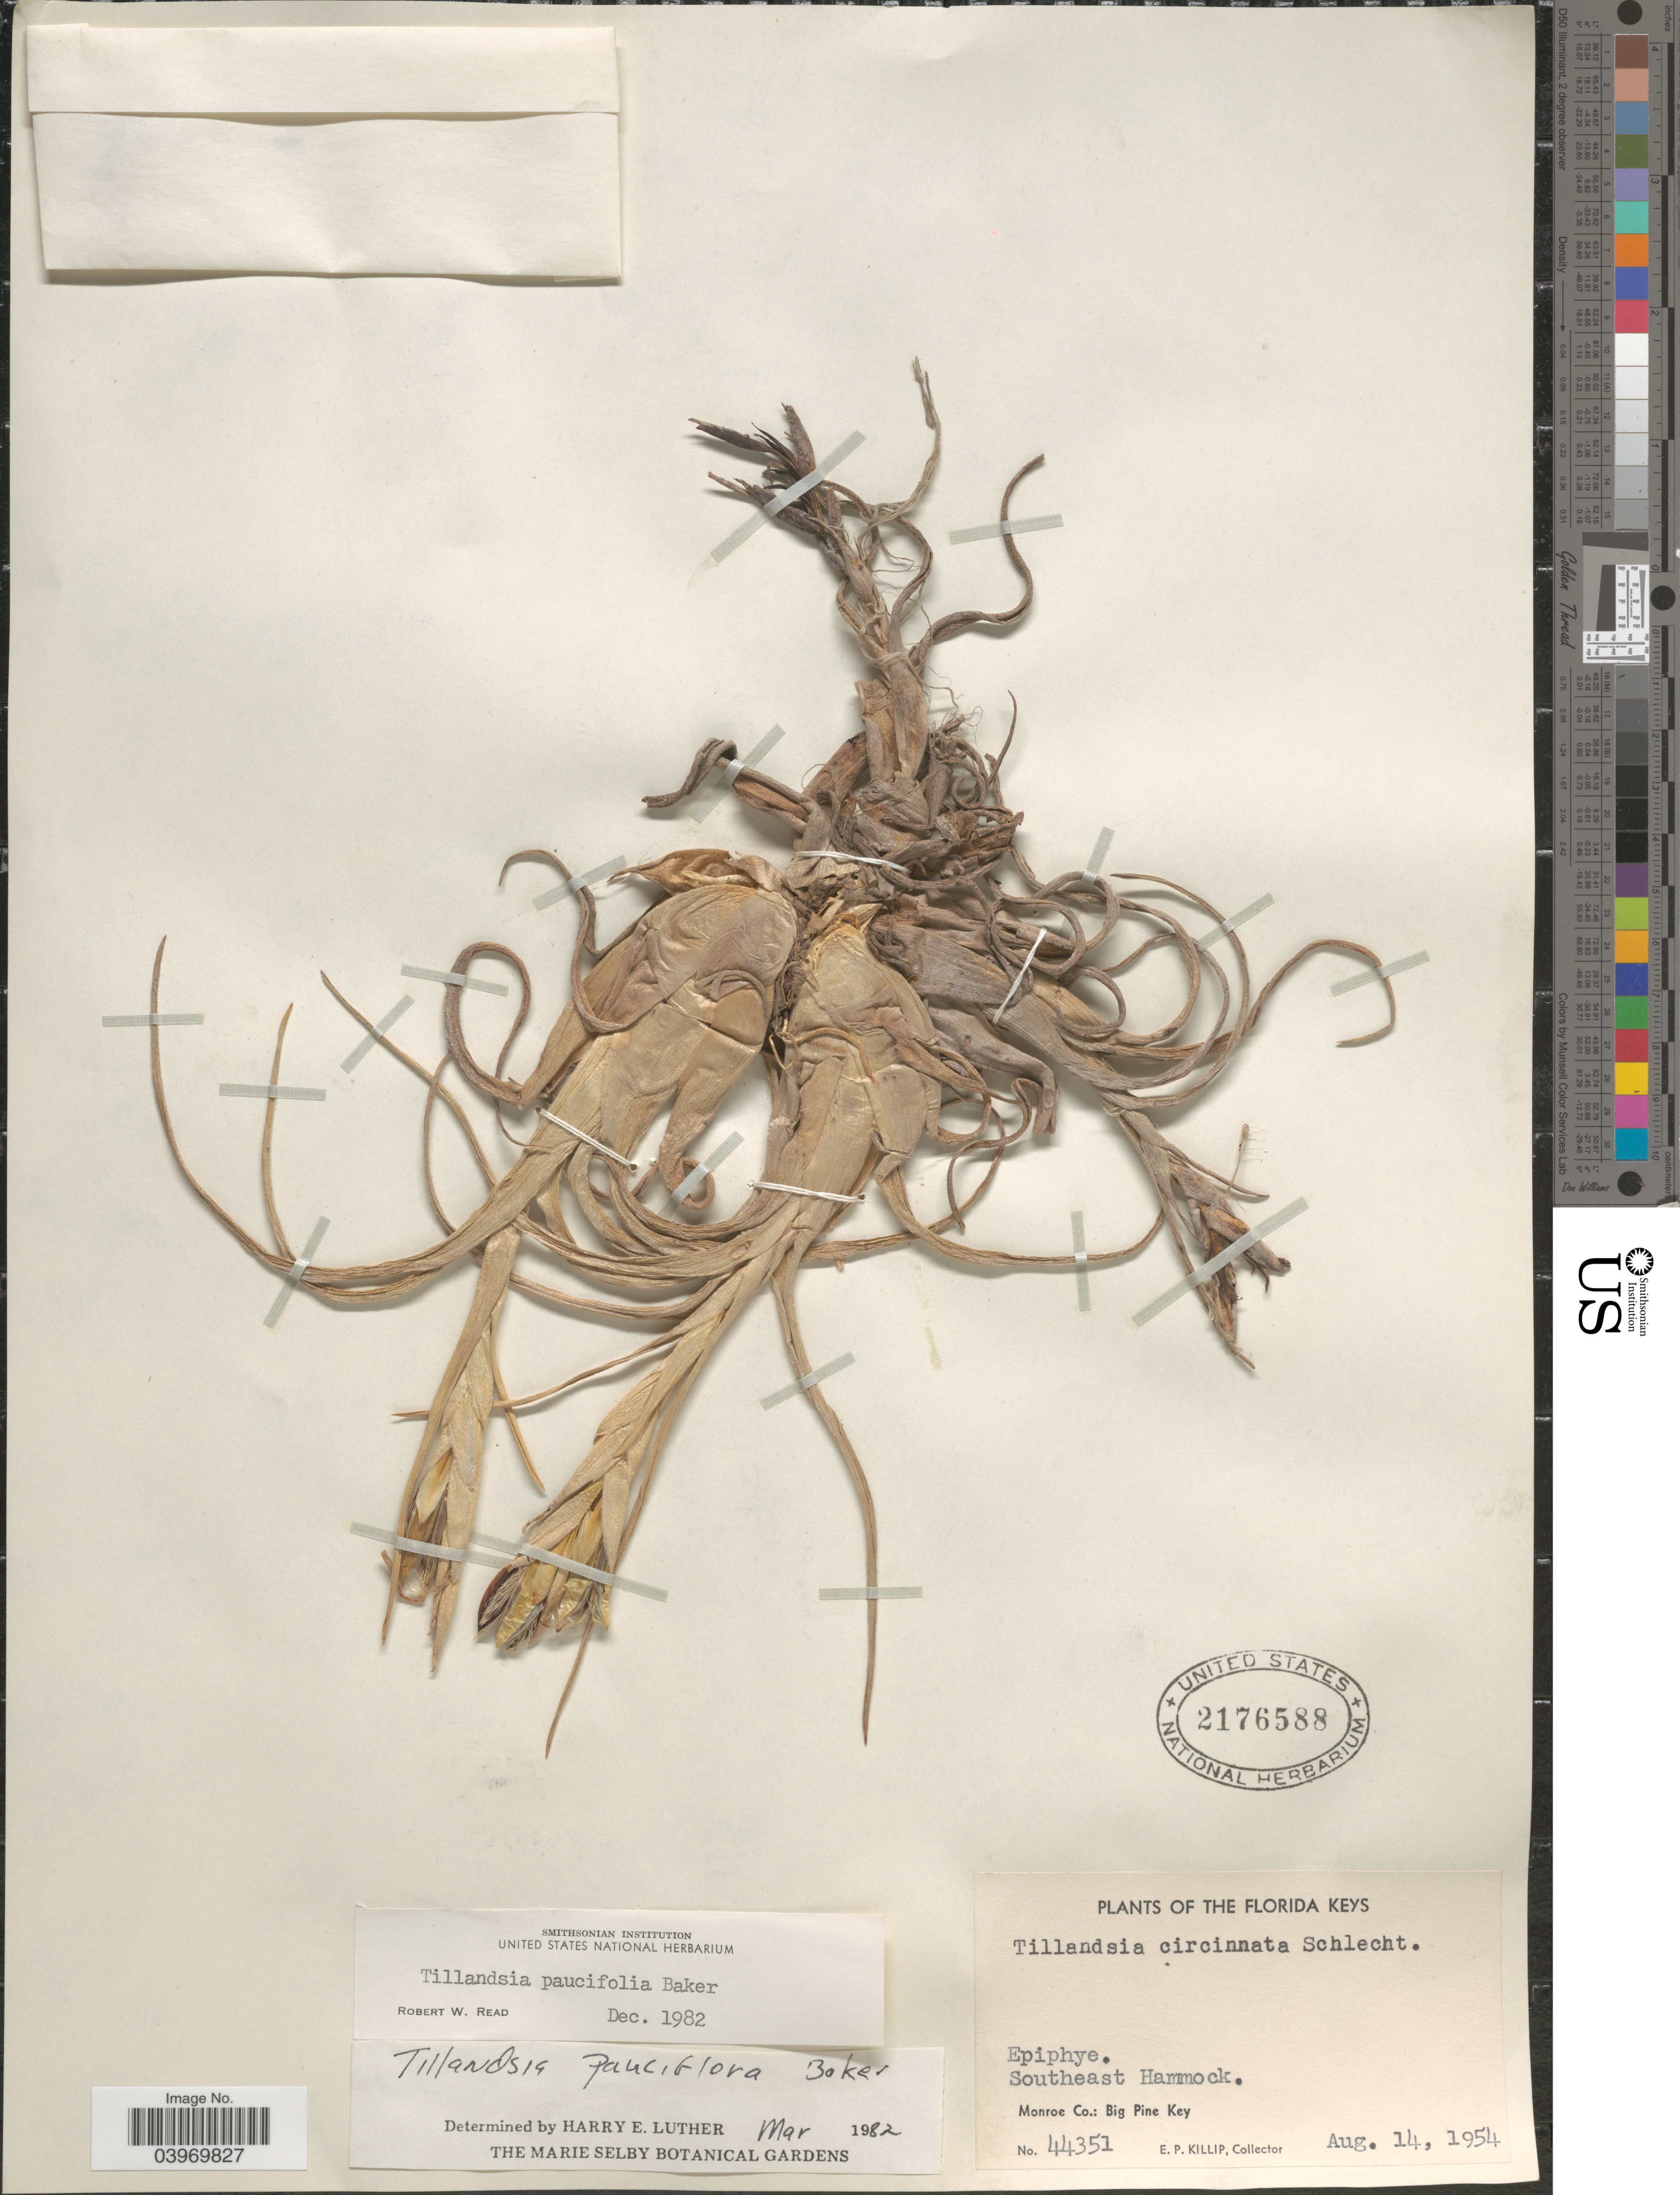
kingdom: Plantae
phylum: Tracheophyta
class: Liliopsida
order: Poales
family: Bromeliaceae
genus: Tillandsia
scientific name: Tillandsia paucifolia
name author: Baker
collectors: E. P. Killip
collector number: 44351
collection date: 1954-08-14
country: United States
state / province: Florida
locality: The Florida Keys. Southeast Hammock. Monroe Co.: Big Pine Key.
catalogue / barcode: US 2176588